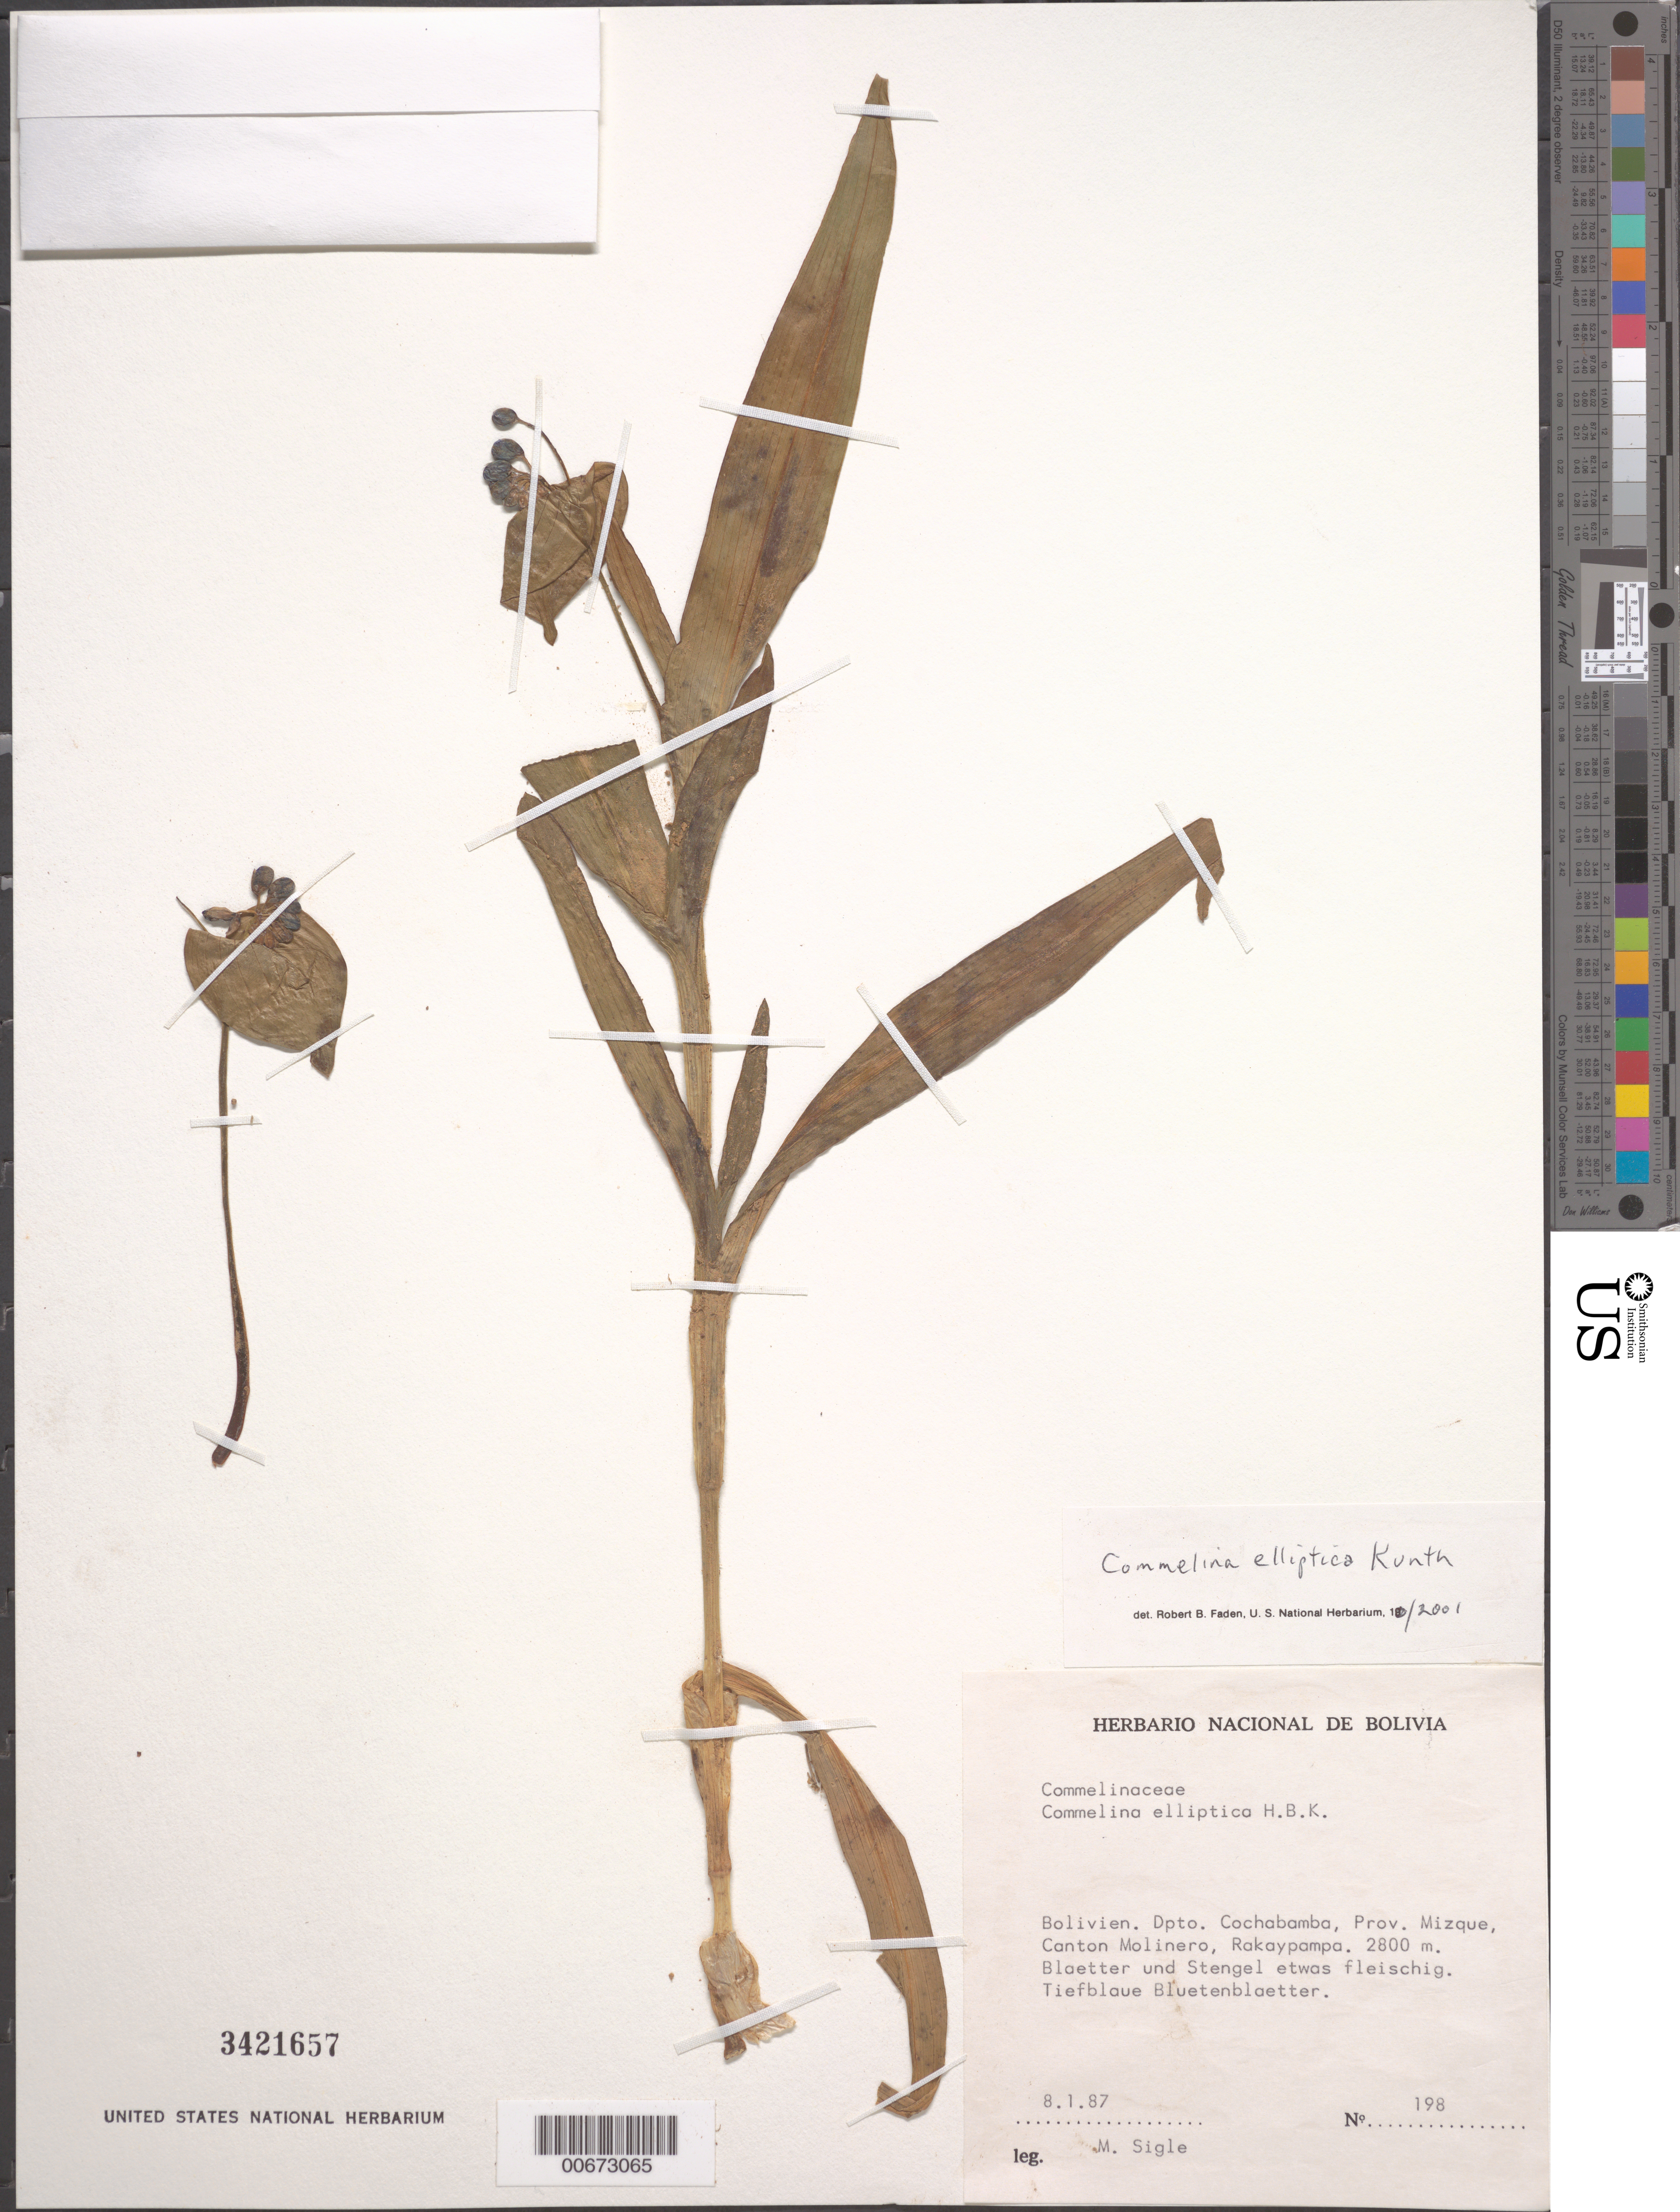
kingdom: Plantae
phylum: Tracheophyta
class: Liliopsida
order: Commelinales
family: Commelinaceae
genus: Commelina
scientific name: Commelina elliptica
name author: Kunth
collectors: M. Sigle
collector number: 198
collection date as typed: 08 Jan 1987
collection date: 1987-01-08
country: Bolivia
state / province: Cochabamba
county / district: Mizque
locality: Canton Molinero, RakayPampa.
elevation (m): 2800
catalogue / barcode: US 3421657